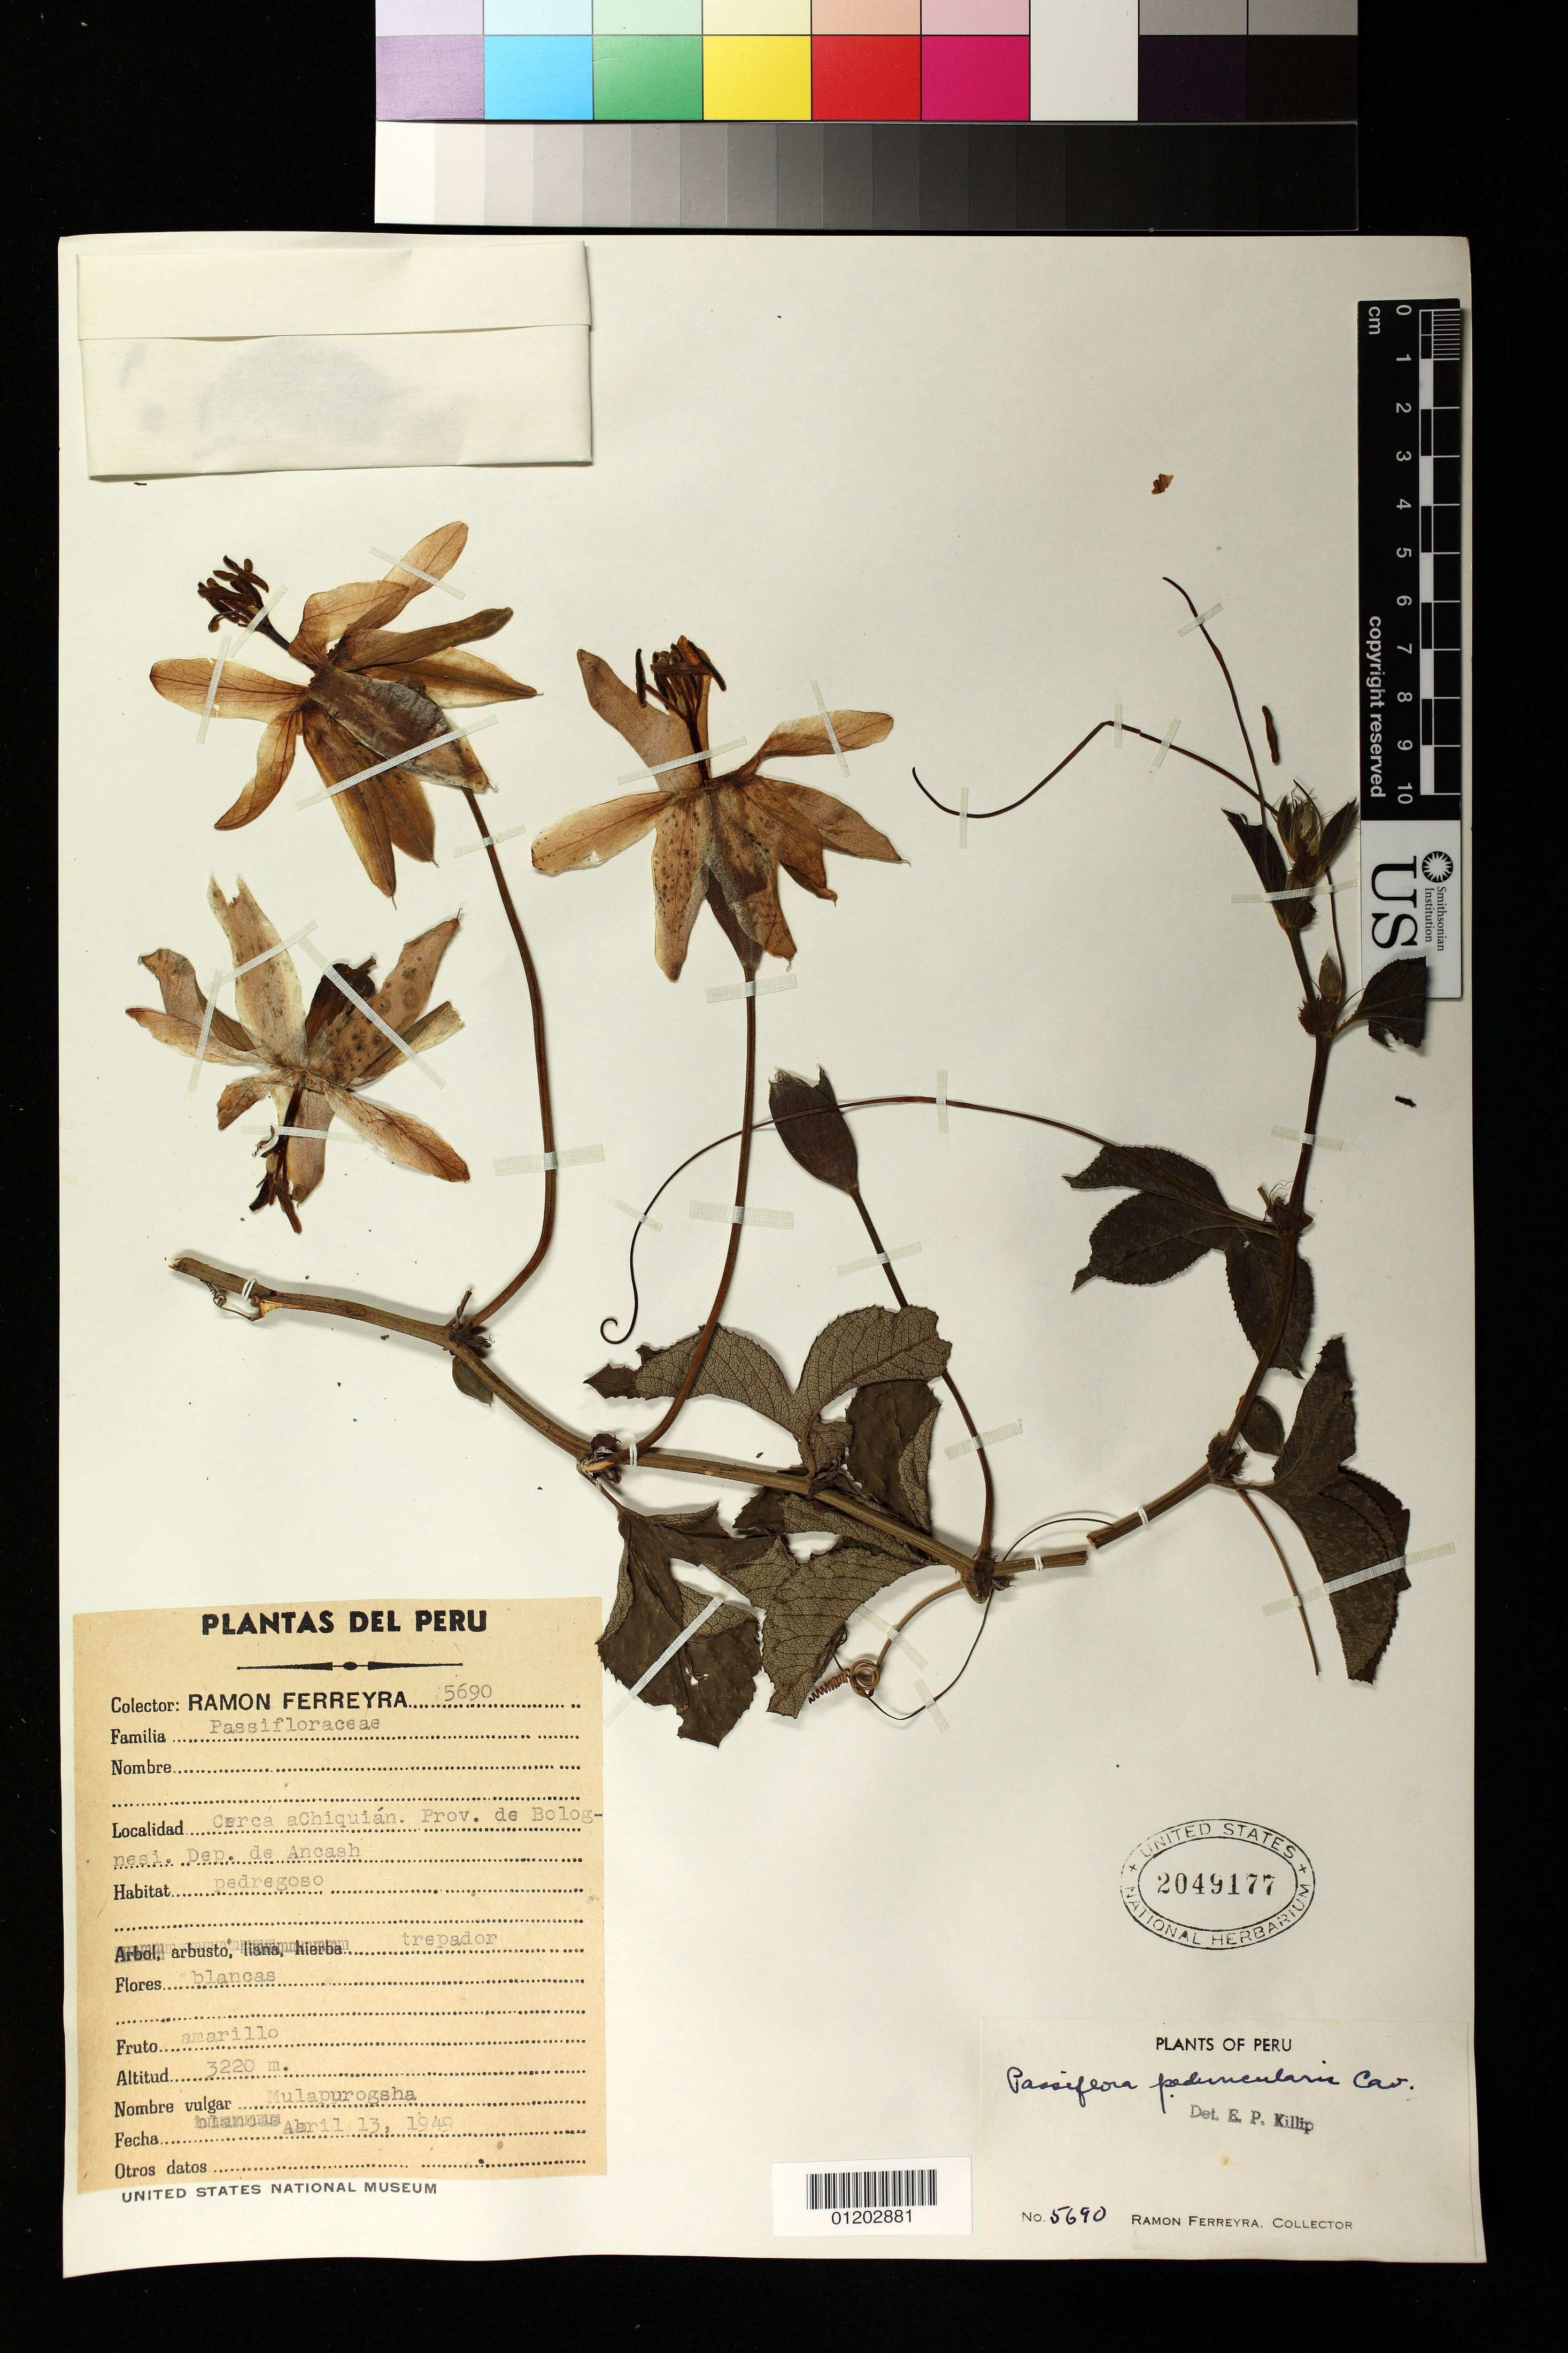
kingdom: Plantae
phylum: Tracheophyta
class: Magnoliopsida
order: Malpighiales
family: Passifloraceae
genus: Passiflora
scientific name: Passiflora peduncularis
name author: Cav.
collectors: R. A. Ferreyra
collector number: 5690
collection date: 1949-04-13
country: Peru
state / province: Ancash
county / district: Bolognesi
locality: Near Chiquián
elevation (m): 3220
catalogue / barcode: US 2049177